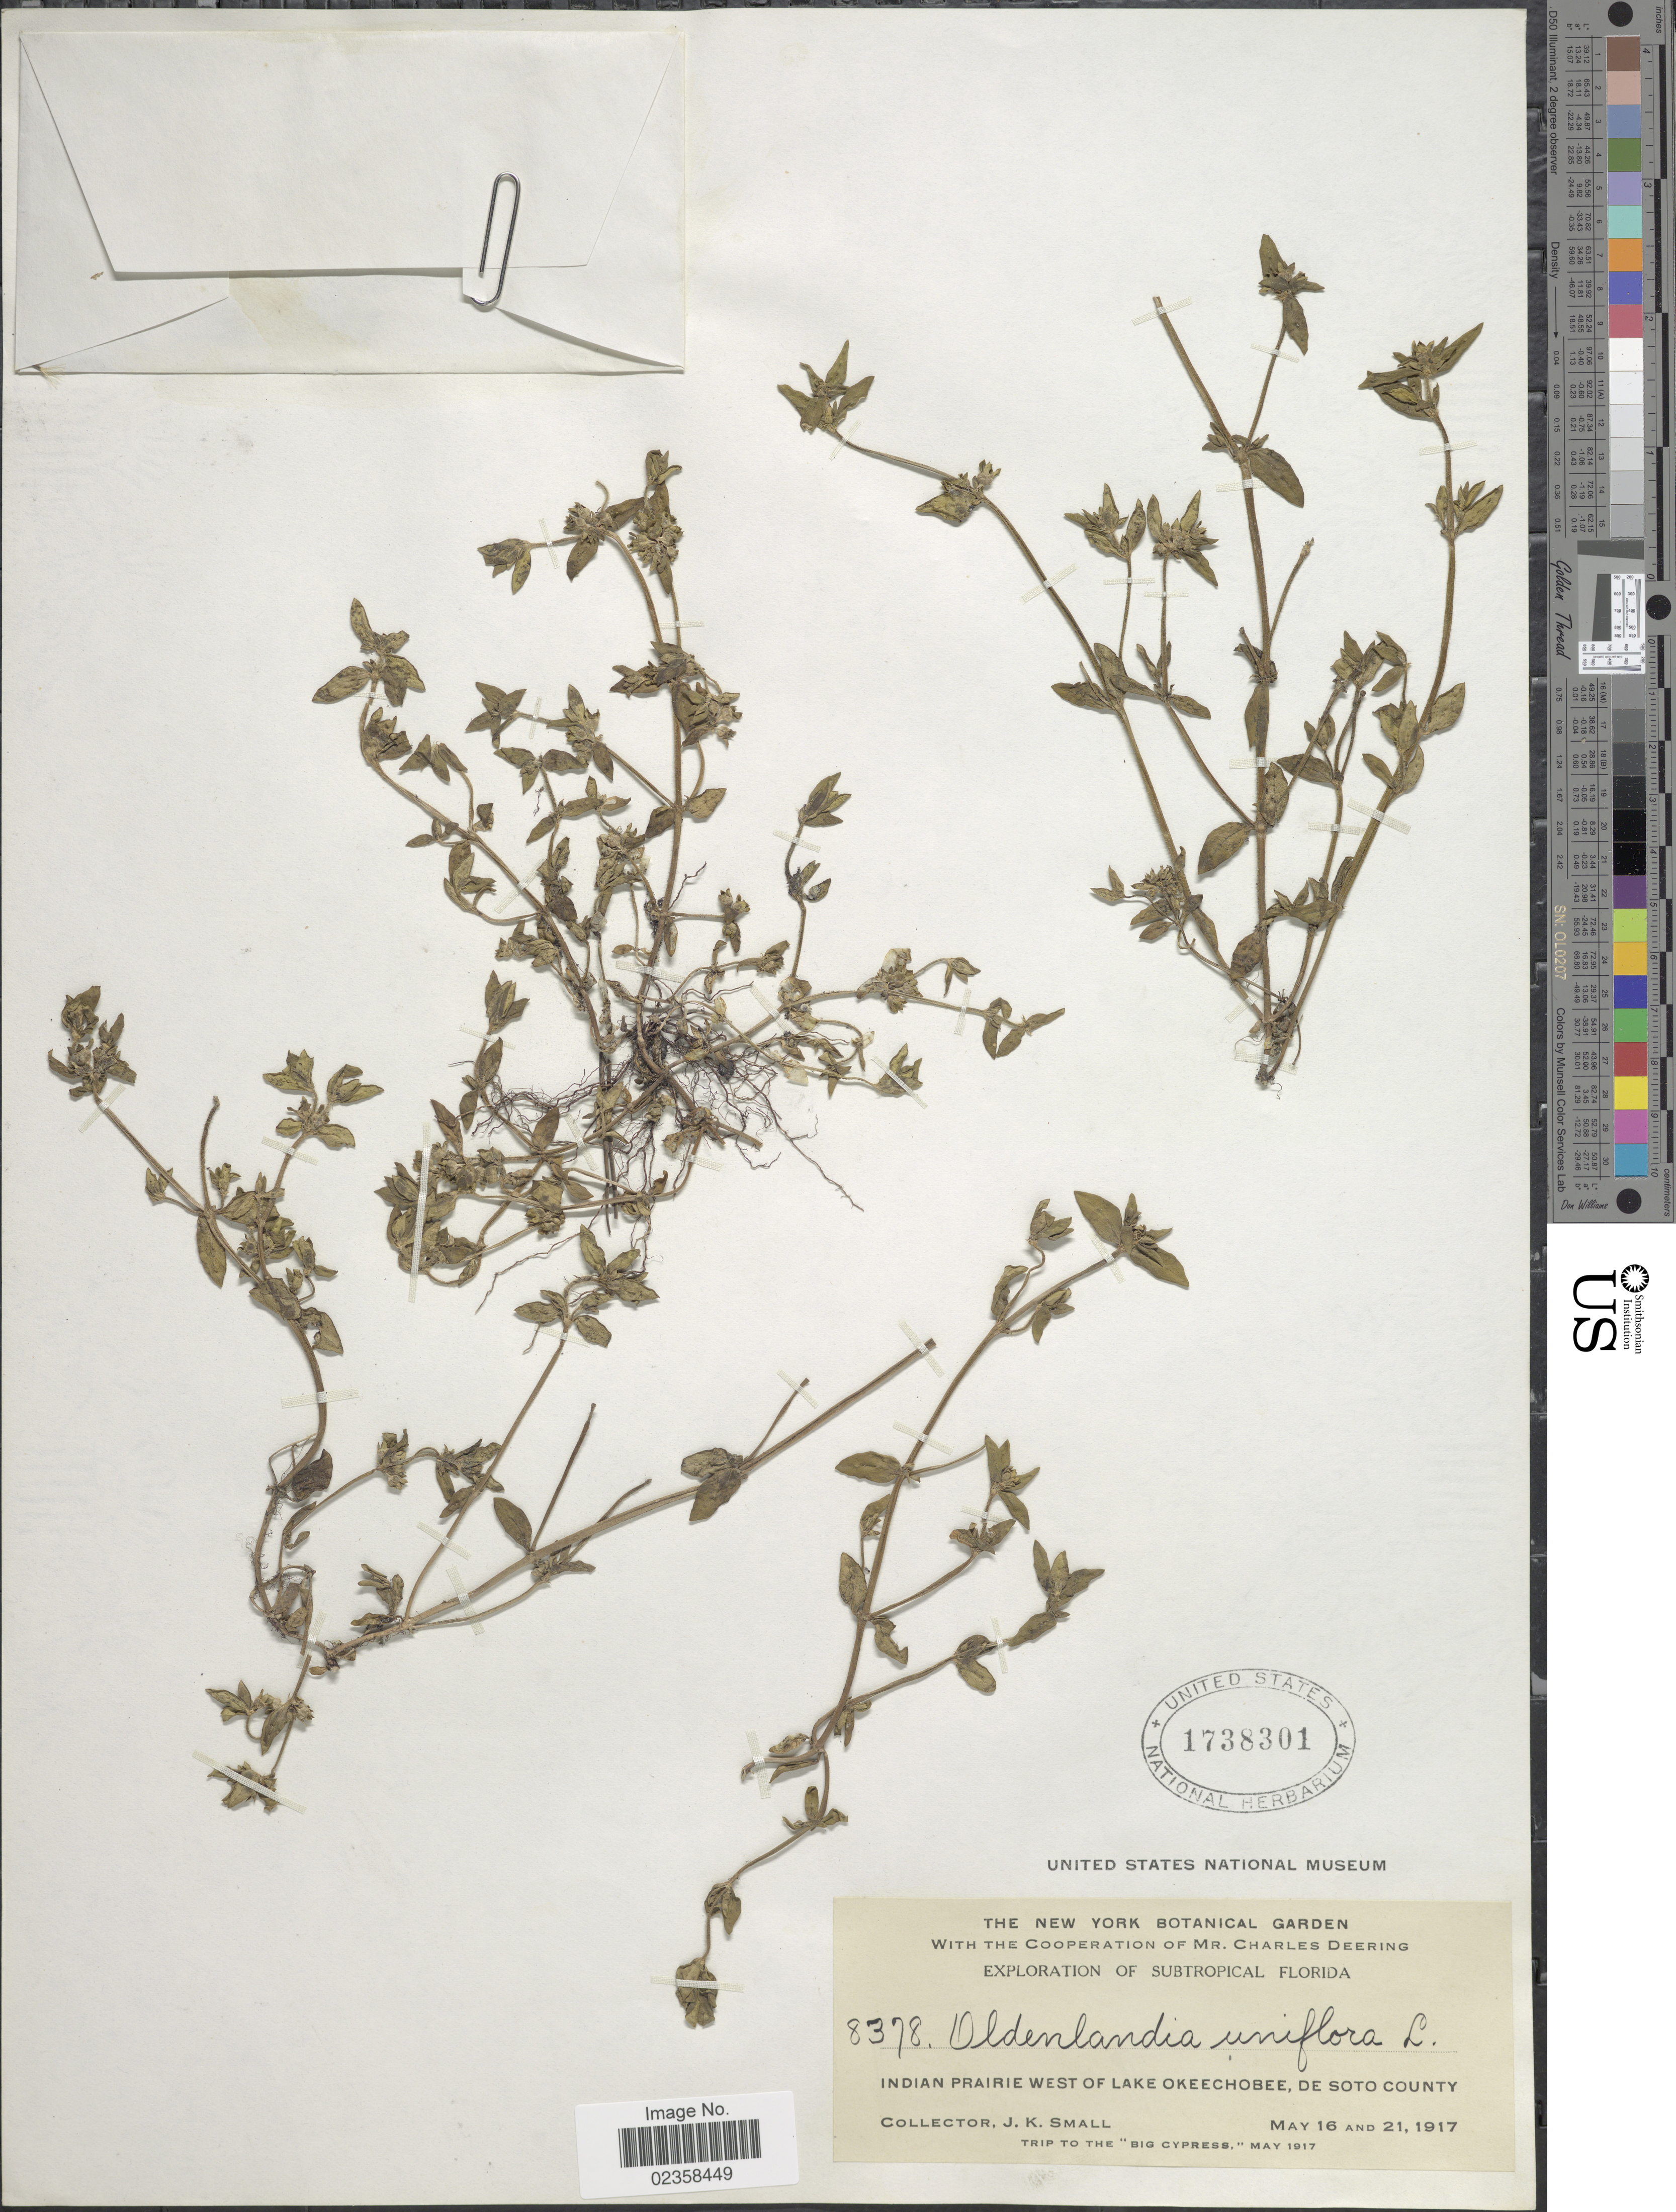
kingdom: Plantae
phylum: Tracheophyta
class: Magnoliopsida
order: Gentianales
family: Rubiaceae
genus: Oldenlandia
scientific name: Oldenlandia uniflora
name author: L.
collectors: J. K. Small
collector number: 8378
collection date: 1917-05-16/1917-05-21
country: United States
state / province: Florida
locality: Subtropical Florida, Indian Prairie West of Lake Okeechobee, De Soto County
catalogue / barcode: US 1738301